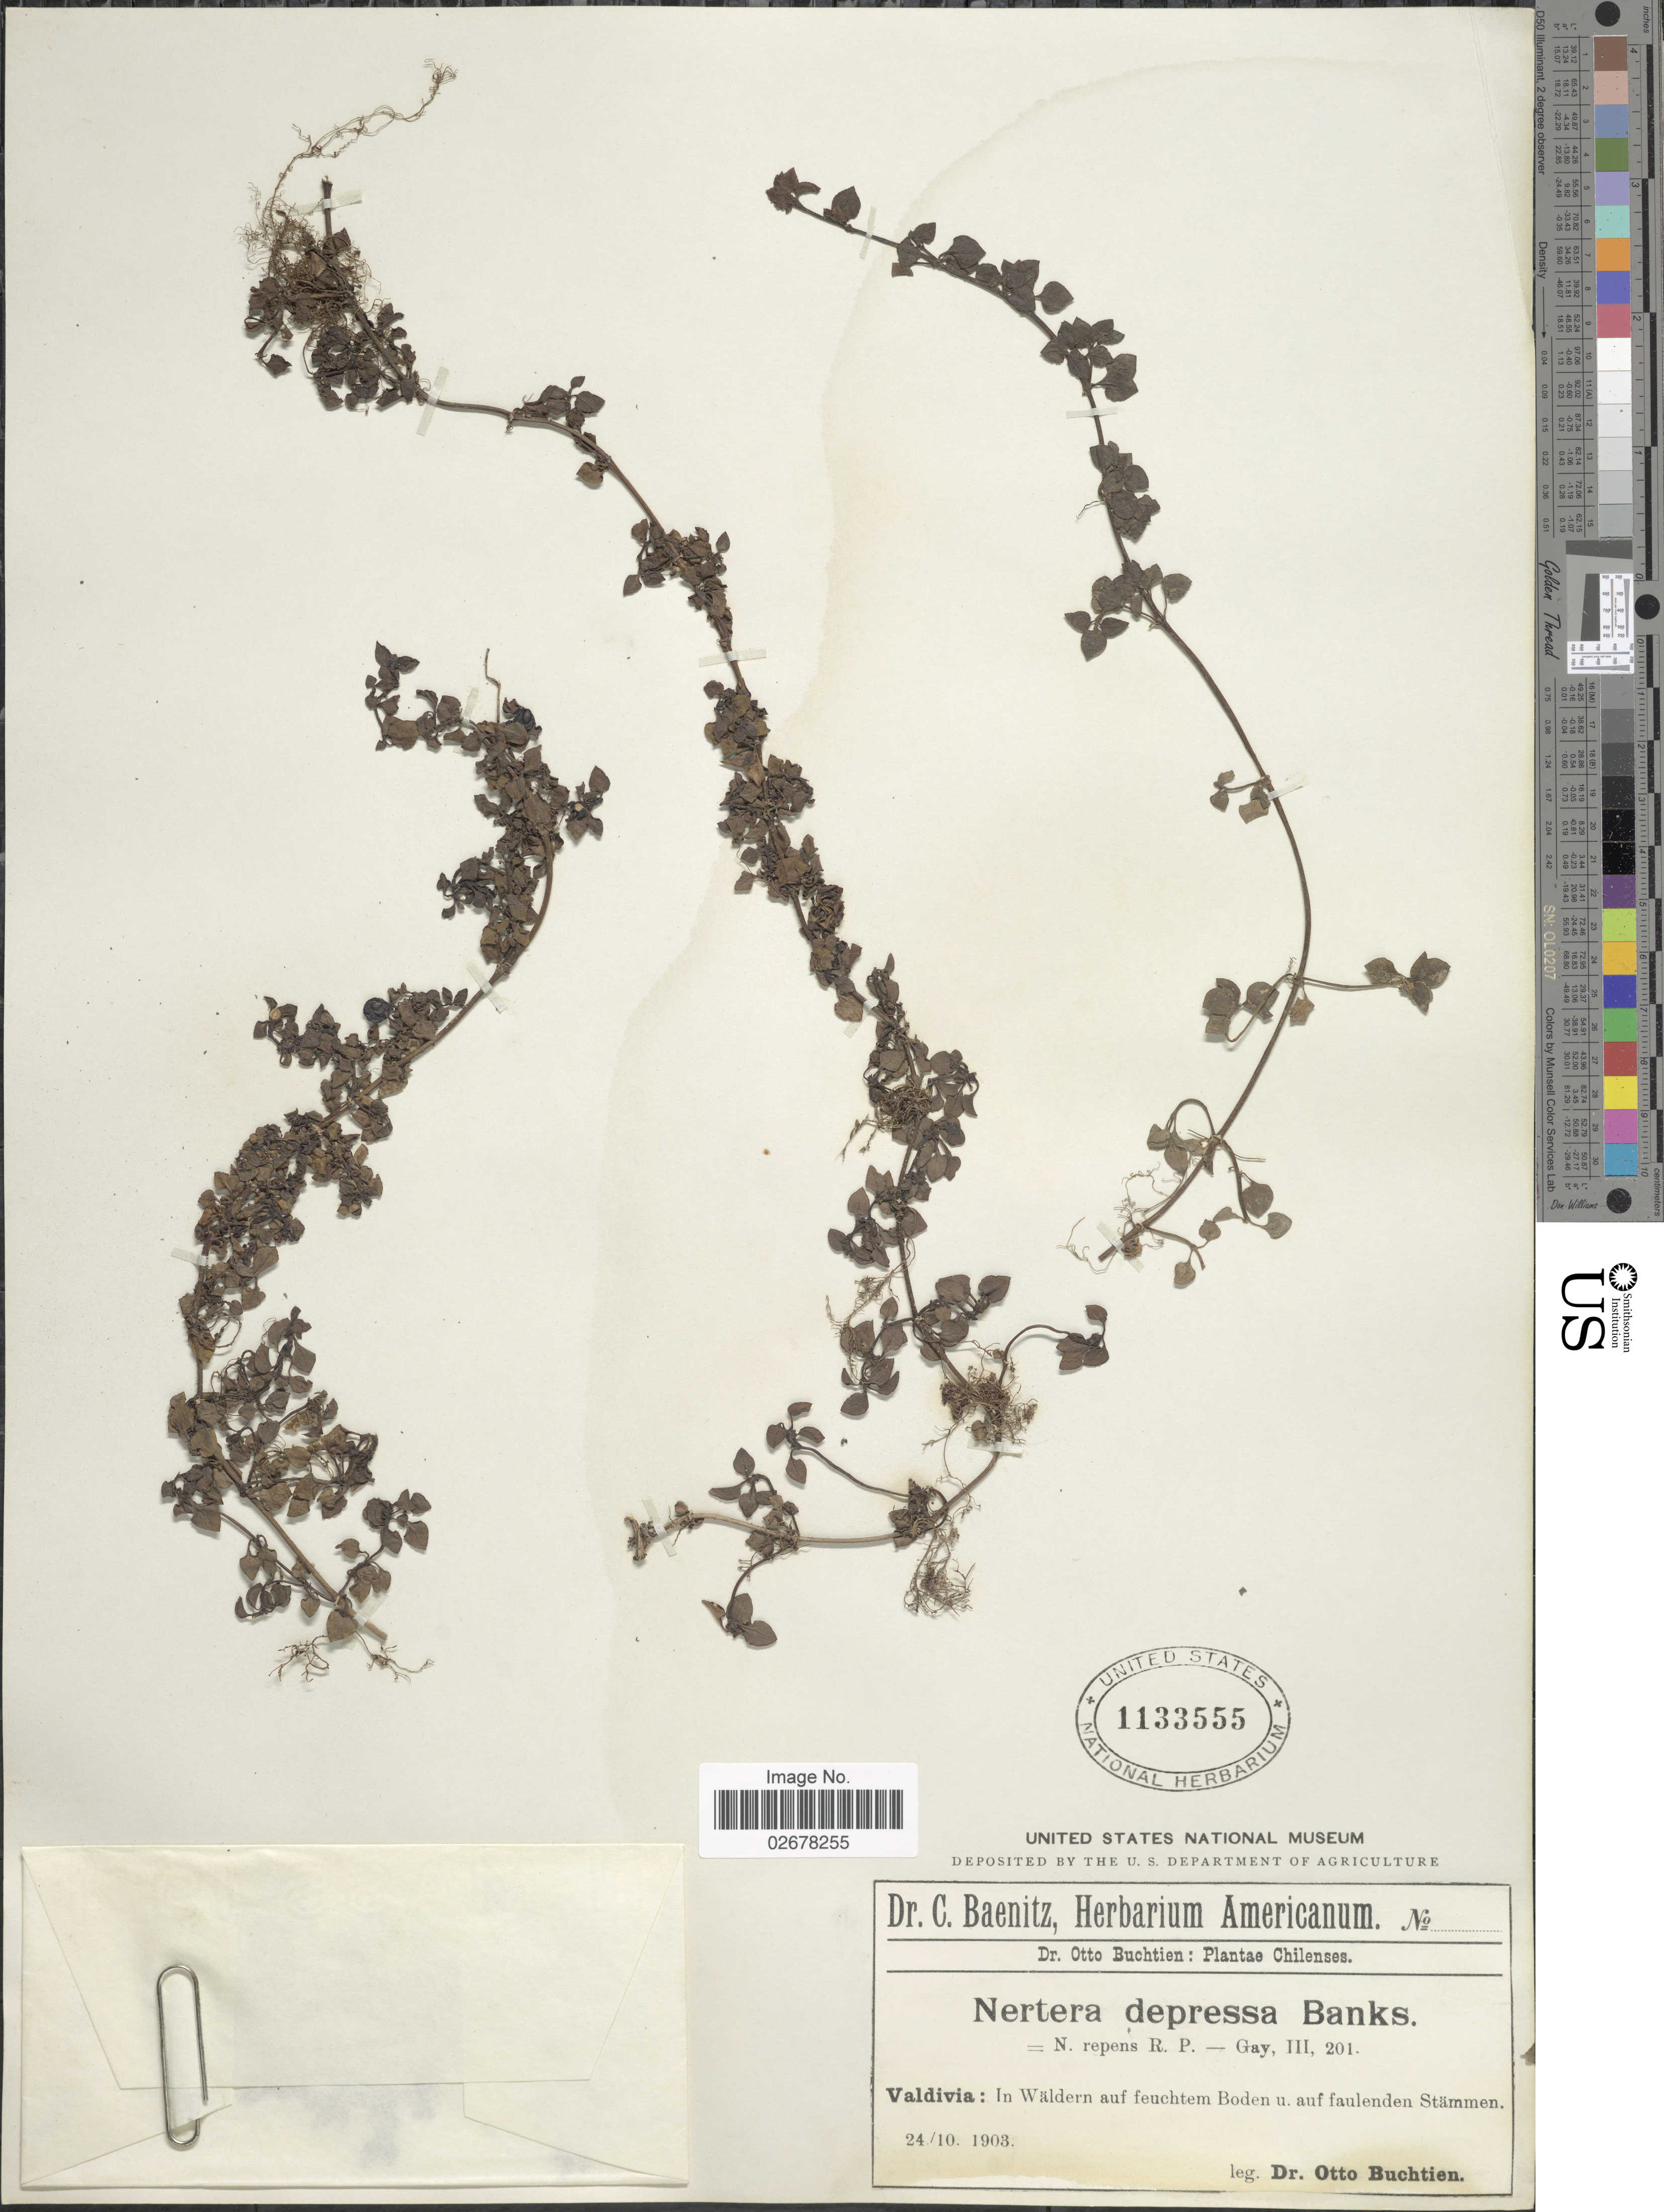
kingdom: Plantae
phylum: Tracheophyta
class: Magnoliopsida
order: Gentianales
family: Rubiaceae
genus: Nertera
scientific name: Nertera depressa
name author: Banks & Sol. ex Gaertn.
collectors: O. Buchtien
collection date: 1903-10-24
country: Chile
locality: Chilenses, Valdivia: In Waldern auf feuchtem Boden u. auf faulenden Stammen.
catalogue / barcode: US 1133555